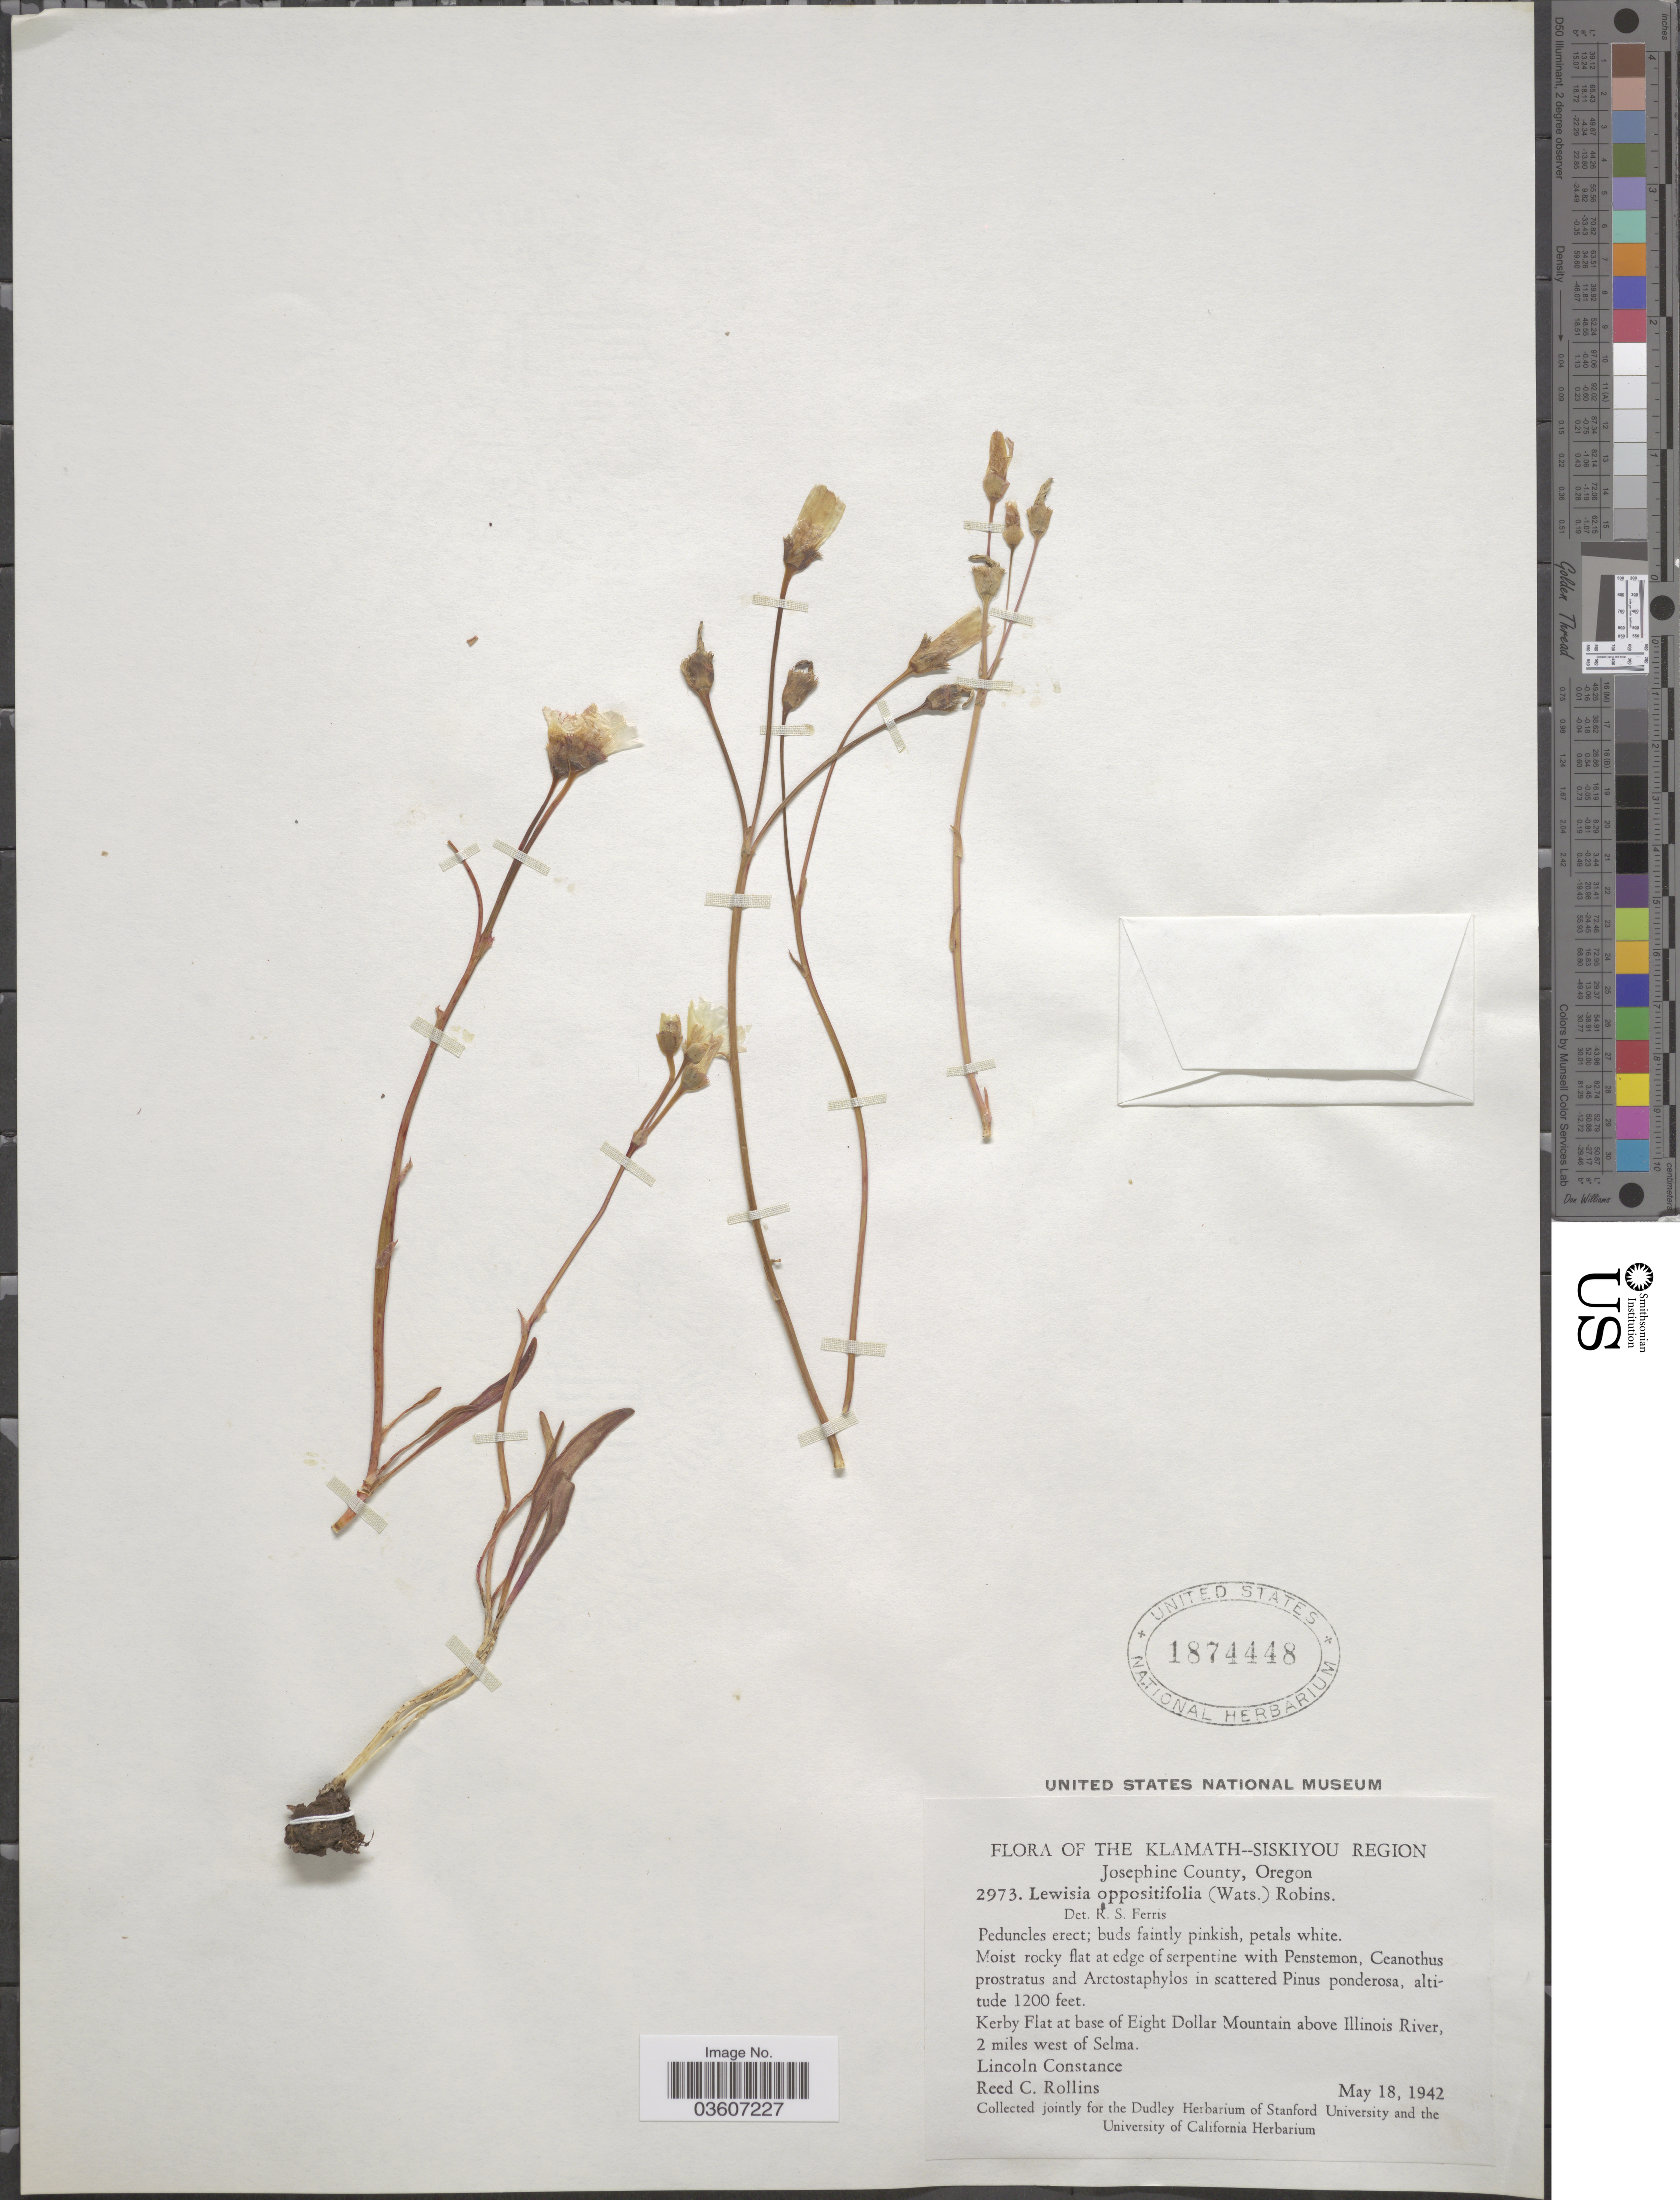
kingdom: Plantae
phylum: Tracheophyta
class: Magnoliopsida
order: Caryophyllales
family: Montiaceae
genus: Lewisia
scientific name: Lewisia oppositifolia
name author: (S. Watson) B.L. Rob.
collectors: L. Constance & R. C. Rollins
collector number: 2973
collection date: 1942-05-18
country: United States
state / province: Oregon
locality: The Klamath-Siskiyou Region. Josephine County. Kerby Flat at base of Eight Dollar Mountain above Illinois River, 2 miles west of Selma.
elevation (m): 366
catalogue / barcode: US 1874448